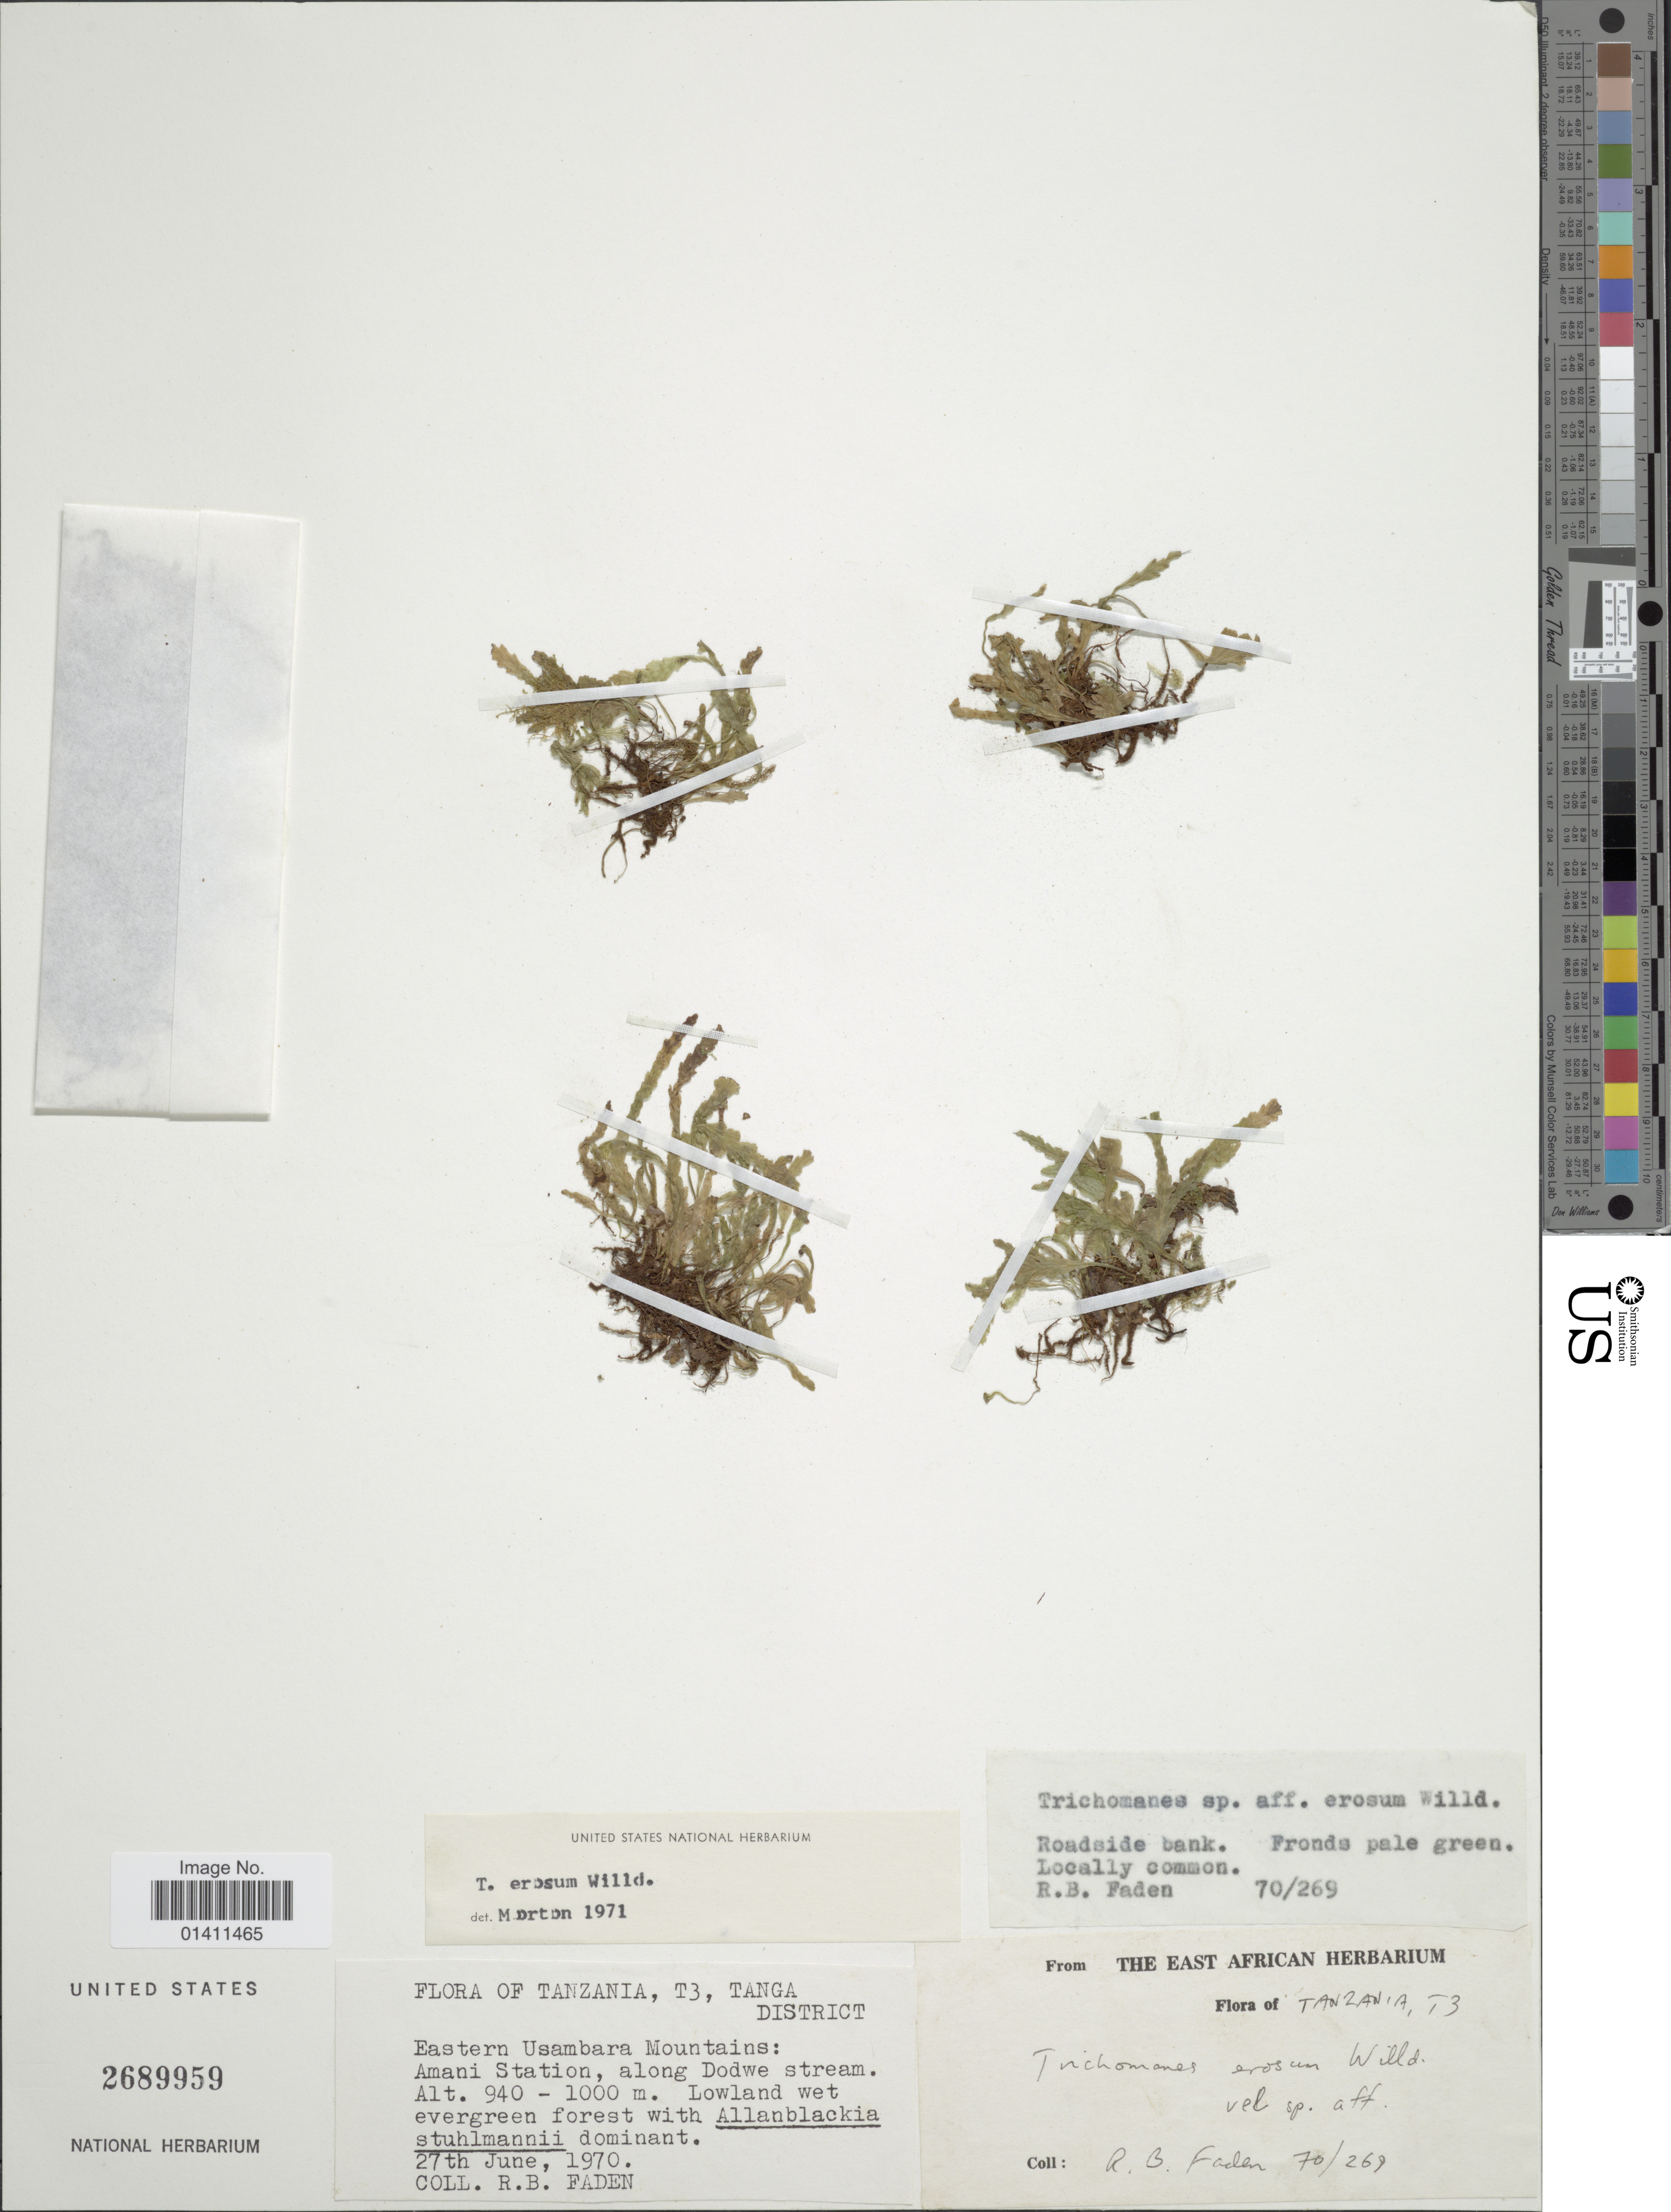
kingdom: Plantae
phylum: Tracheophyta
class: Polypodiopsida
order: Hymenophyllales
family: Hymenophyllaceae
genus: Didymoglossum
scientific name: Didymoglossum erosum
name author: (Willd.) J.P. Roux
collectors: R. B. Faden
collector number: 70/269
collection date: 1970-06-27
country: Tanzania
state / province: Tanga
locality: T3, Tanga District. Eastern Usambara Mountains: Amani Station, along Dodwe stream.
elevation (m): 940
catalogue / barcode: US 2689959